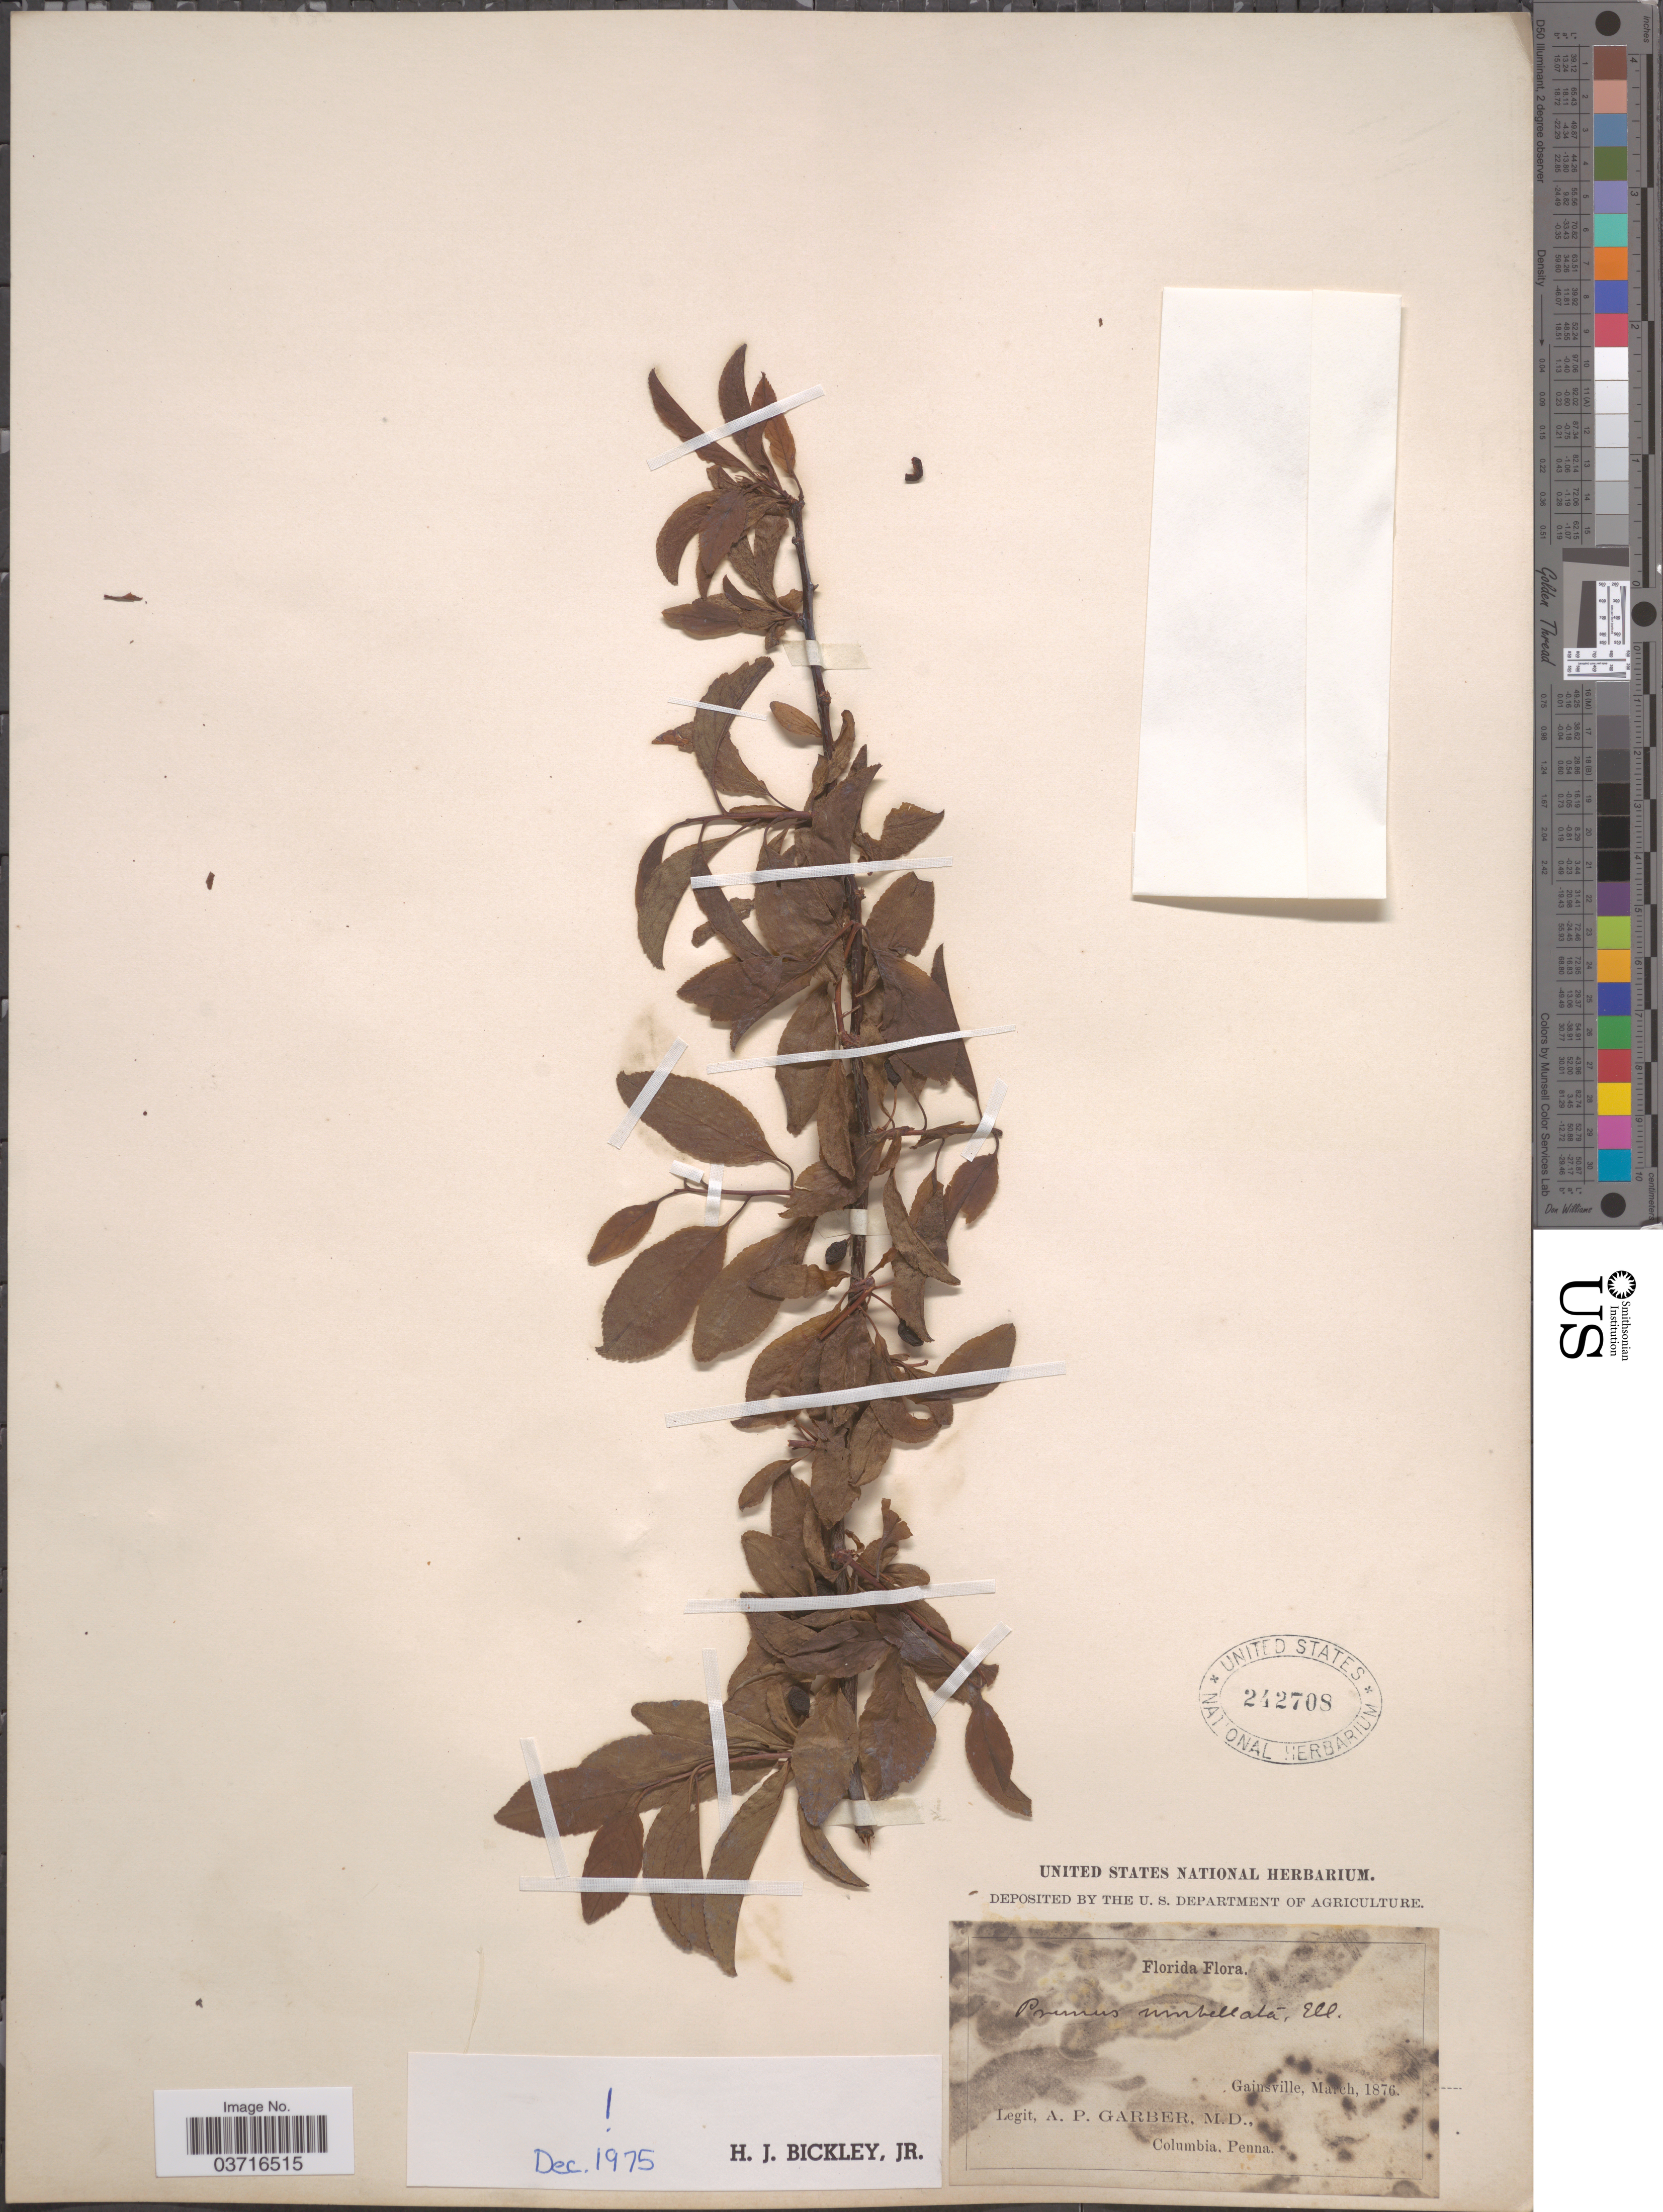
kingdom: Plantae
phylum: Tracheophyta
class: Magnoliopsida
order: Rosales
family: Rosaceae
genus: Prunus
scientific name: Prunus umbellata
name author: Elliott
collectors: A. P. Garber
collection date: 1876-03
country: United States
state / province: Florida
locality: Gainsville.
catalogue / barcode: US 242708